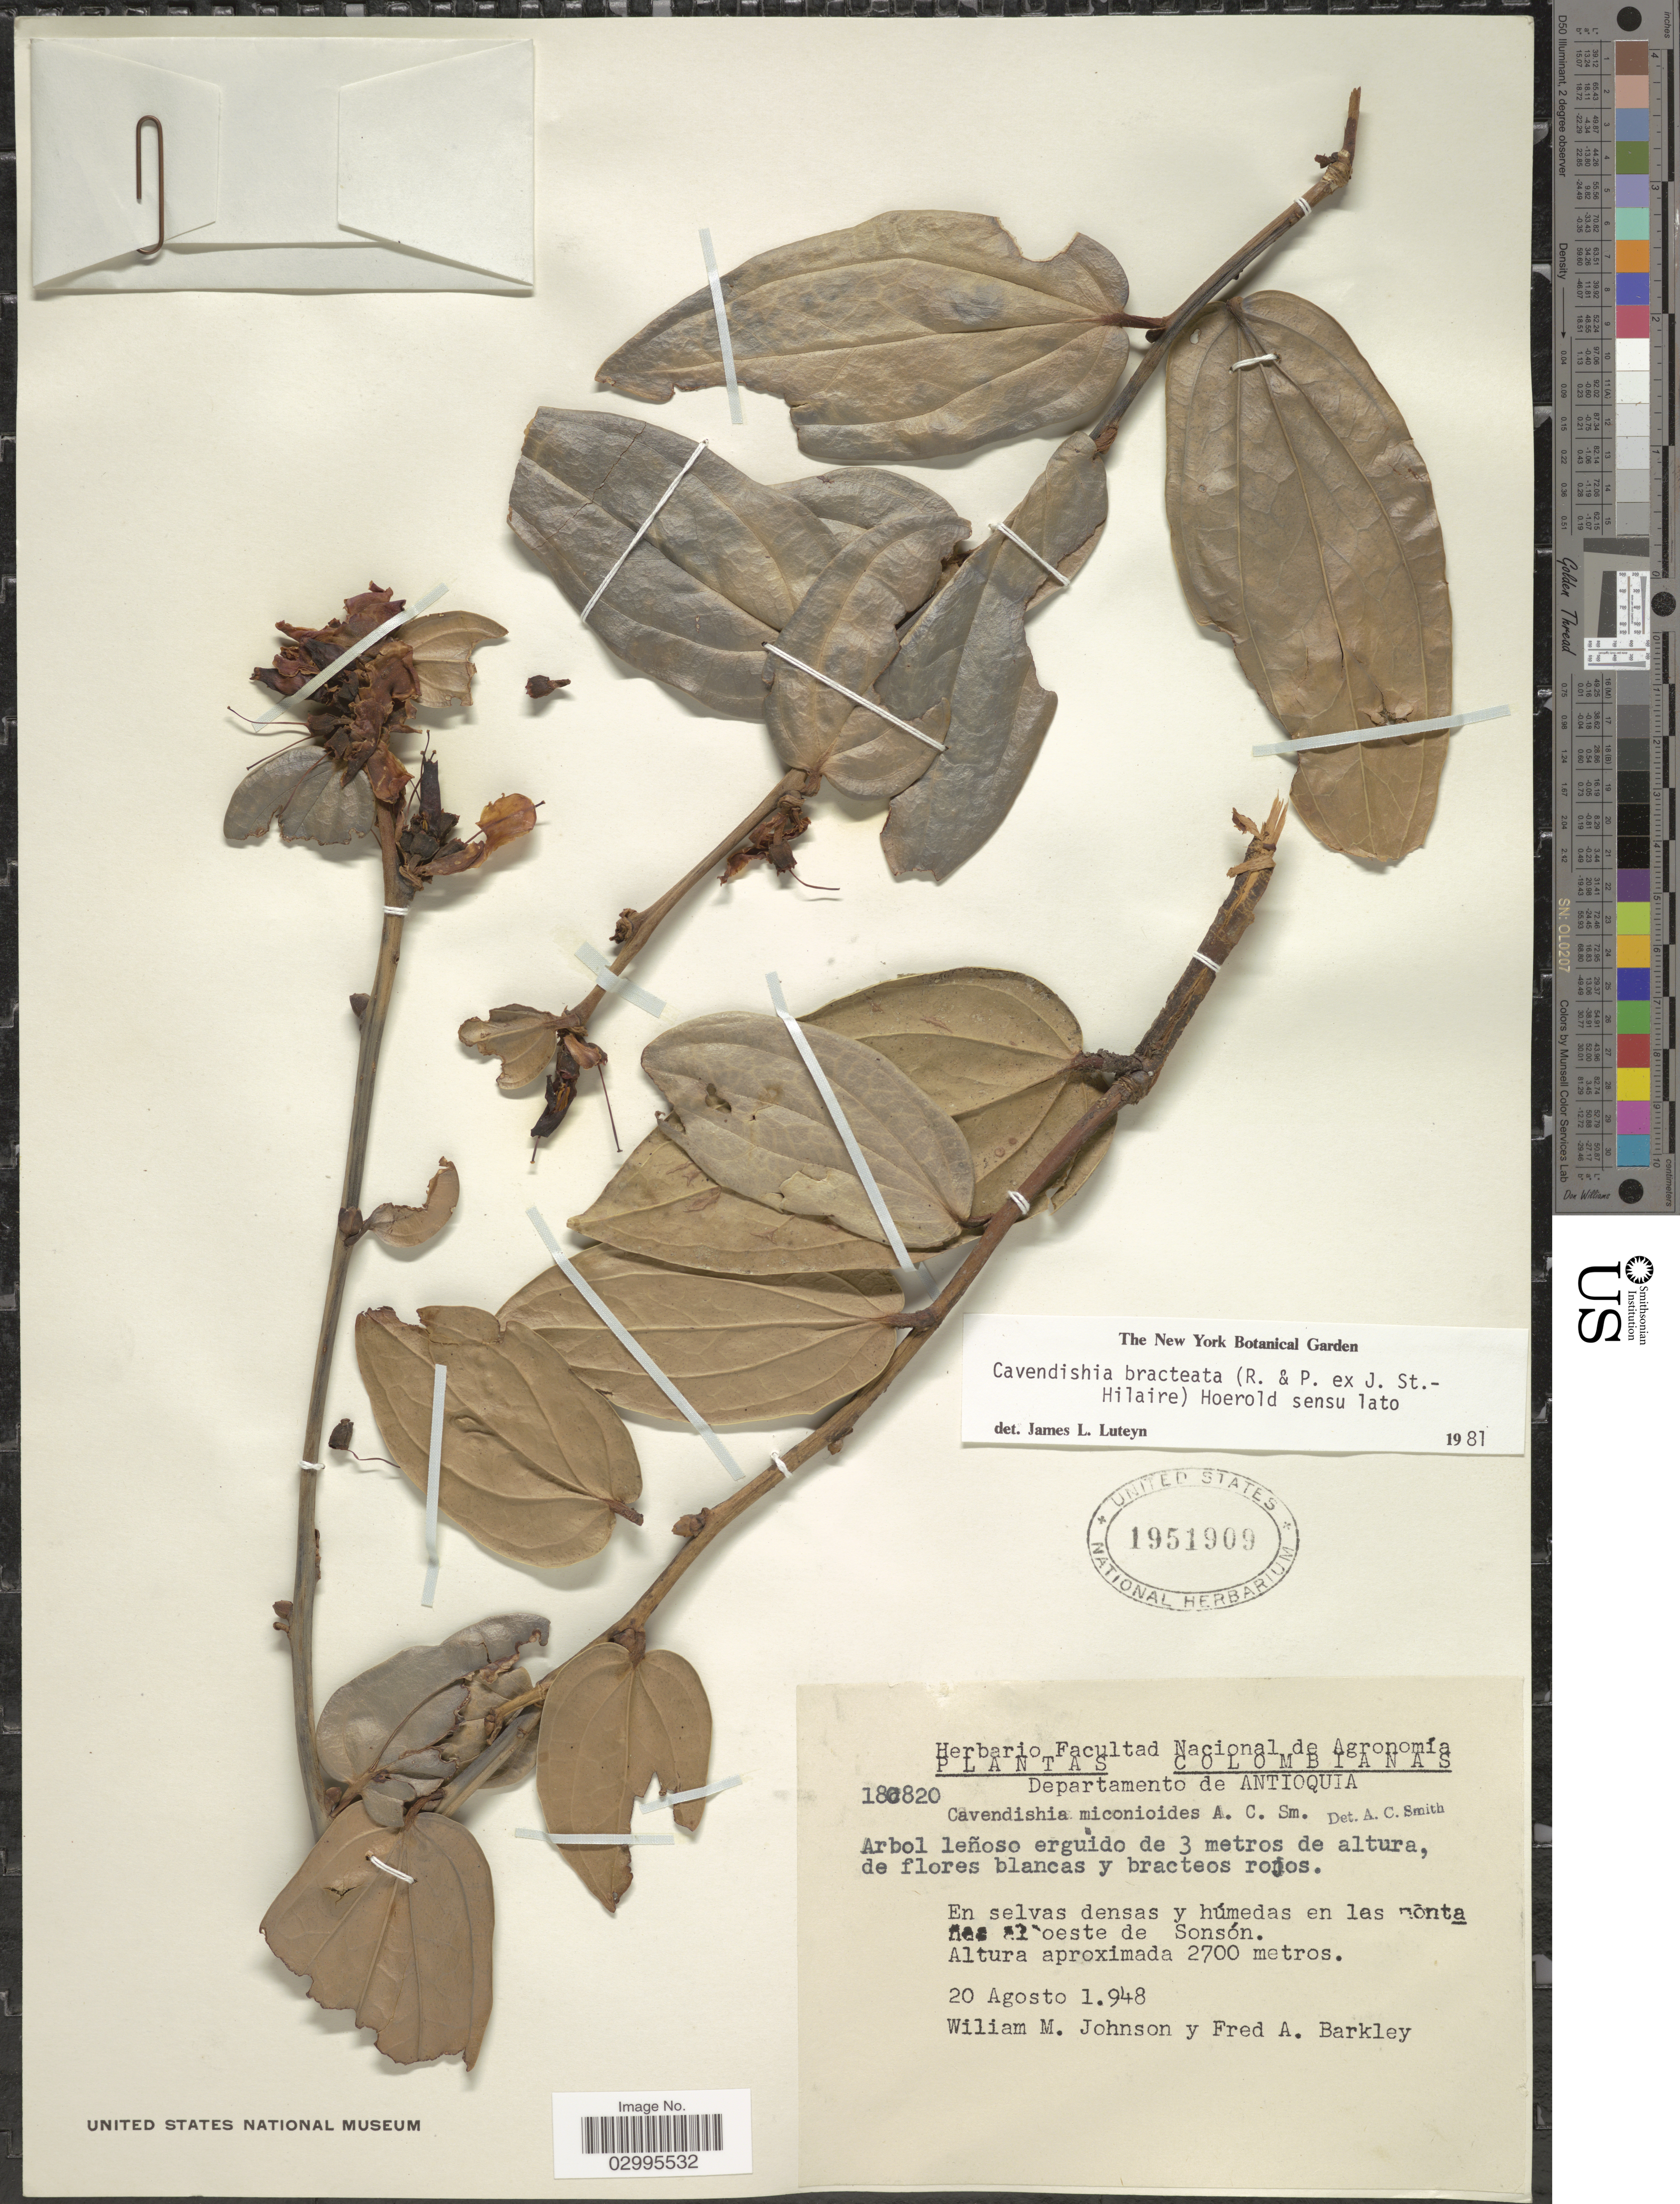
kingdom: Plantae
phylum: Tracheophyta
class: Magnoliopsida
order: Ericales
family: Ericaceae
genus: Cavendishia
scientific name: Cavendishia bracteata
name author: (Ruiz & Pav. ex J. St.-Hil.) Hoerold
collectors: W. M. Johnson & F. A. Barkley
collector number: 18C820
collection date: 1948-08-20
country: Colombia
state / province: Antioquia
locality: Departamento de Antioquia. En selvas densas y húmedas en las montanas al oeste de Sonsón.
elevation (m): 2700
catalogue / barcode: US 1951909